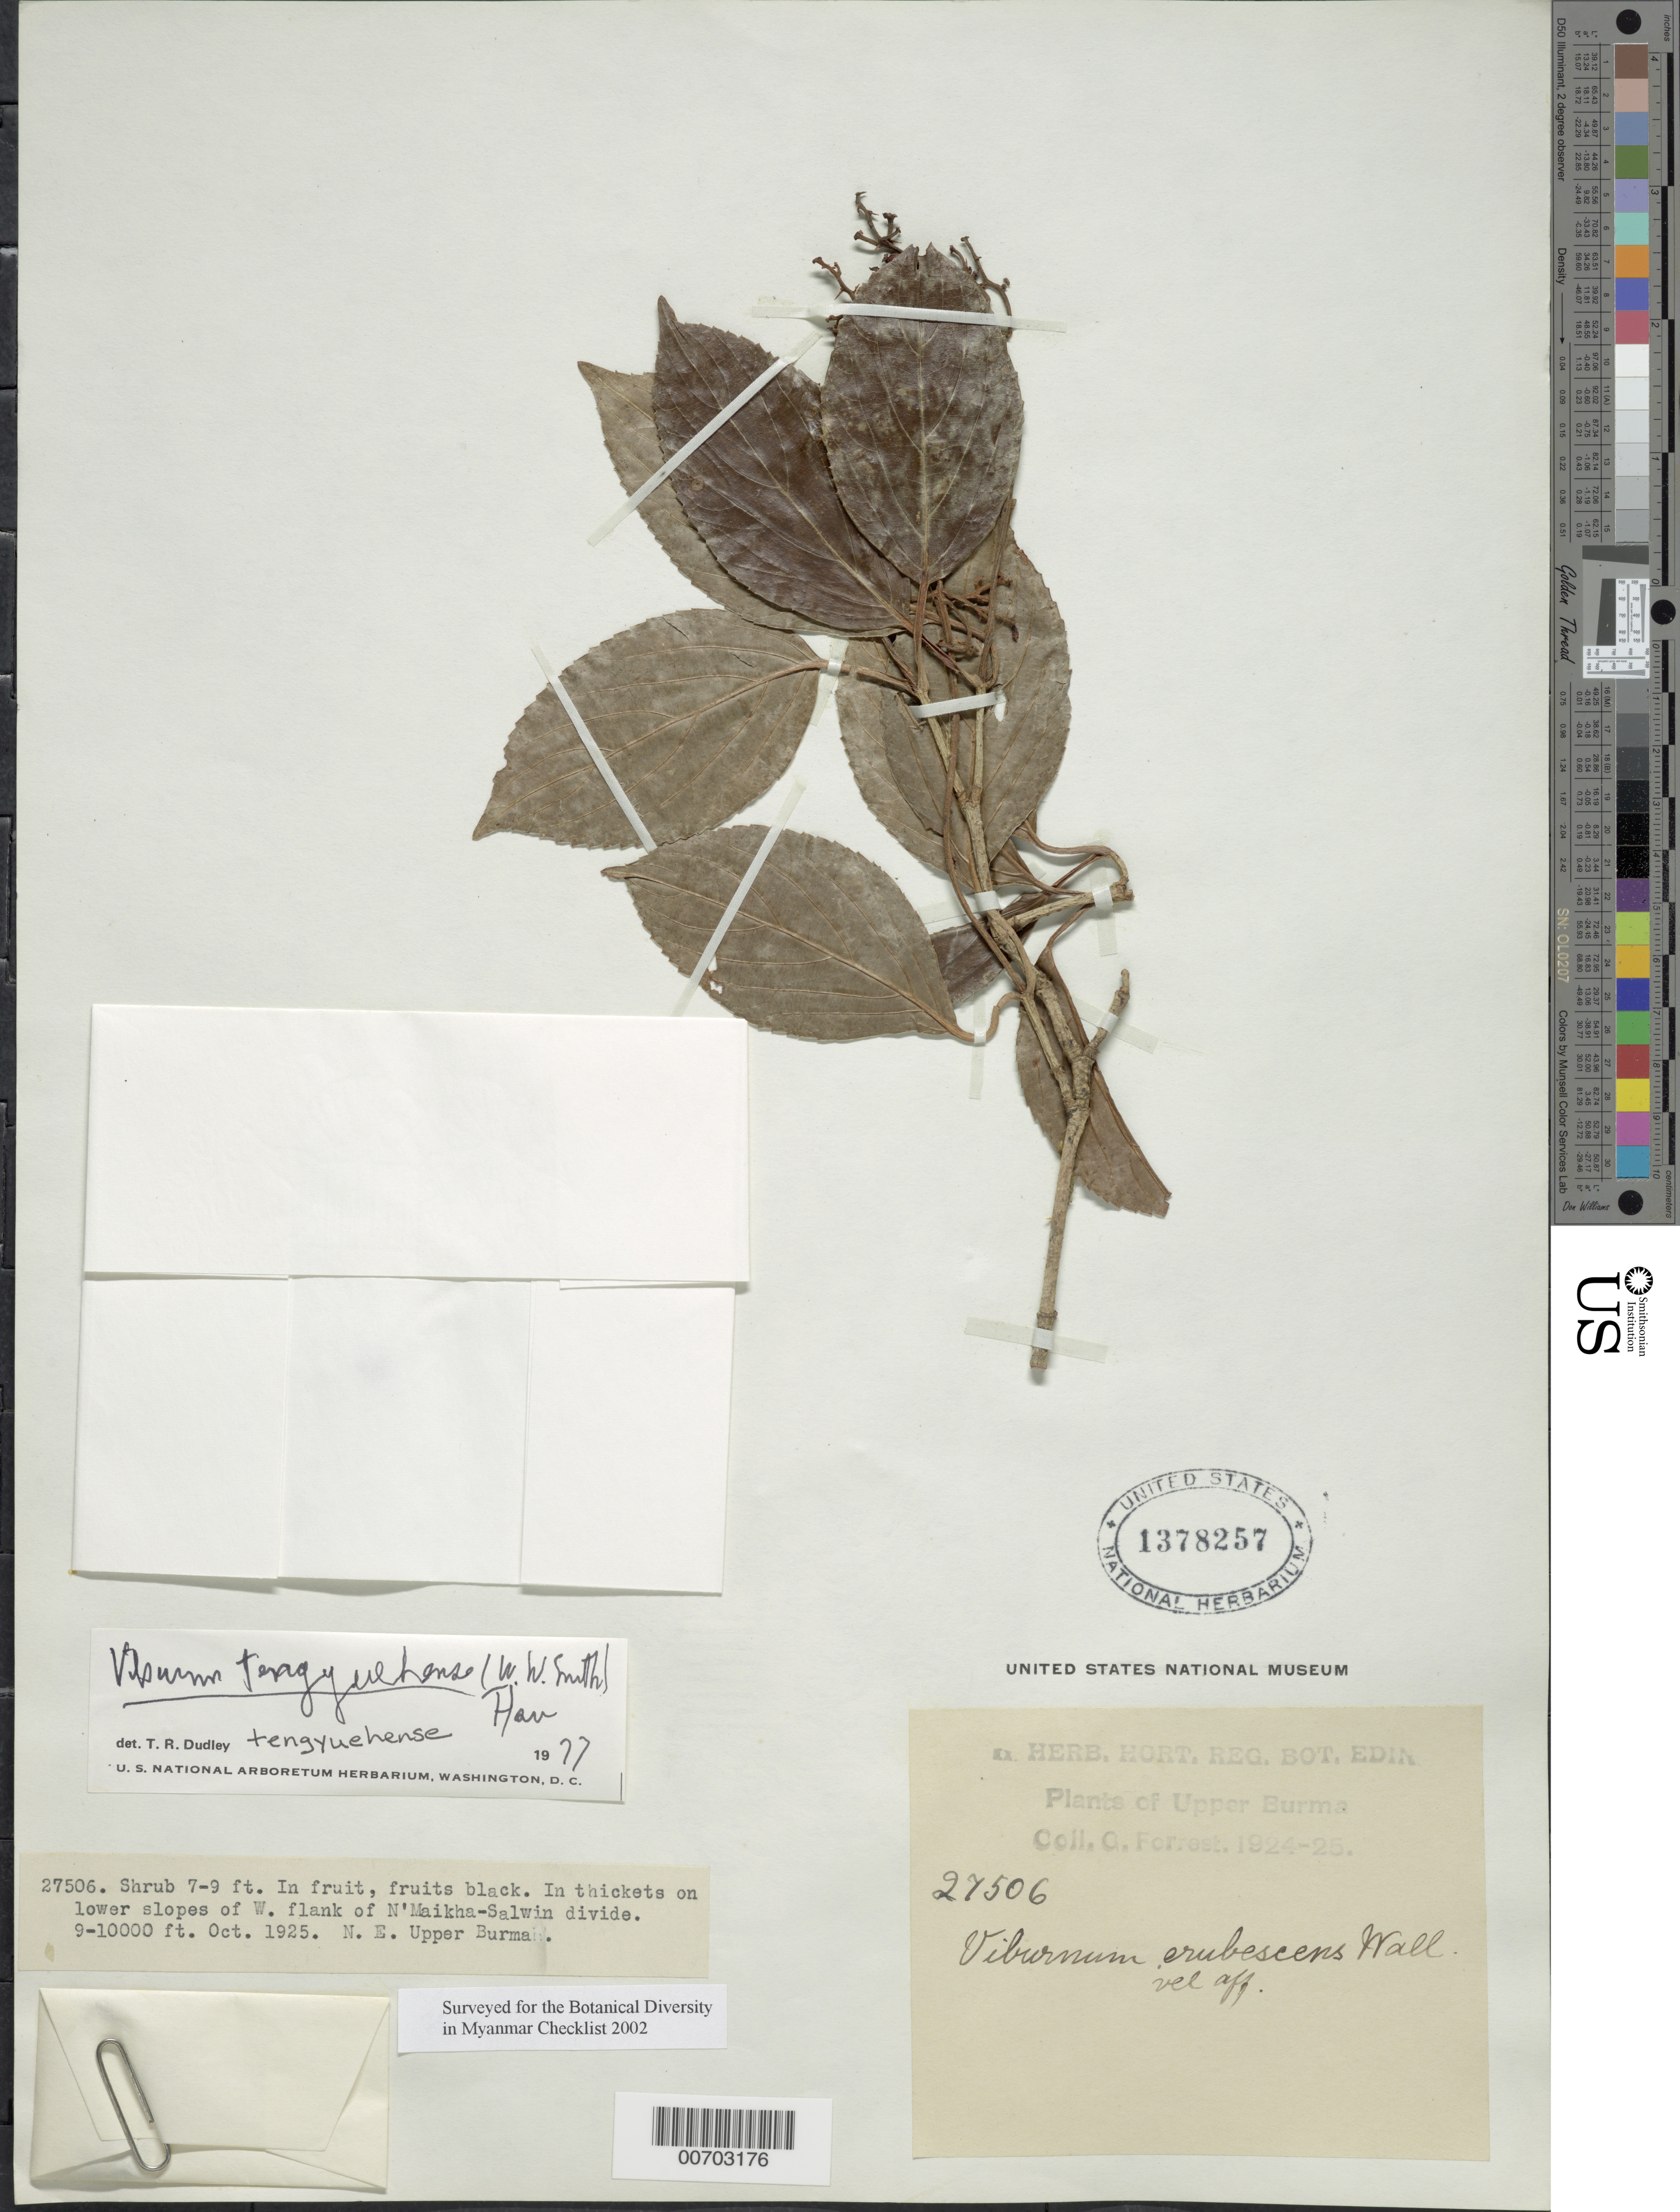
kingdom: Plantae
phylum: Tracheophyta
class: Magnoliopsida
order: Dipsacales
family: Viburnaceae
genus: Viburnum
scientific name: Viburnum tengyuchense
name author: (W.W. Sm.) Hav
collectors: G. Forrest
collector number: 27506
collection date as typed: Oct 1925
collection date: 1925-10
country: Myanmar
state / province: Kachin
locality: N'Maikha-Salwin Divide, W flank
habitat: In thickets on lower slopes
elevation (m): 2743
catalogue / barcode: US 1378257